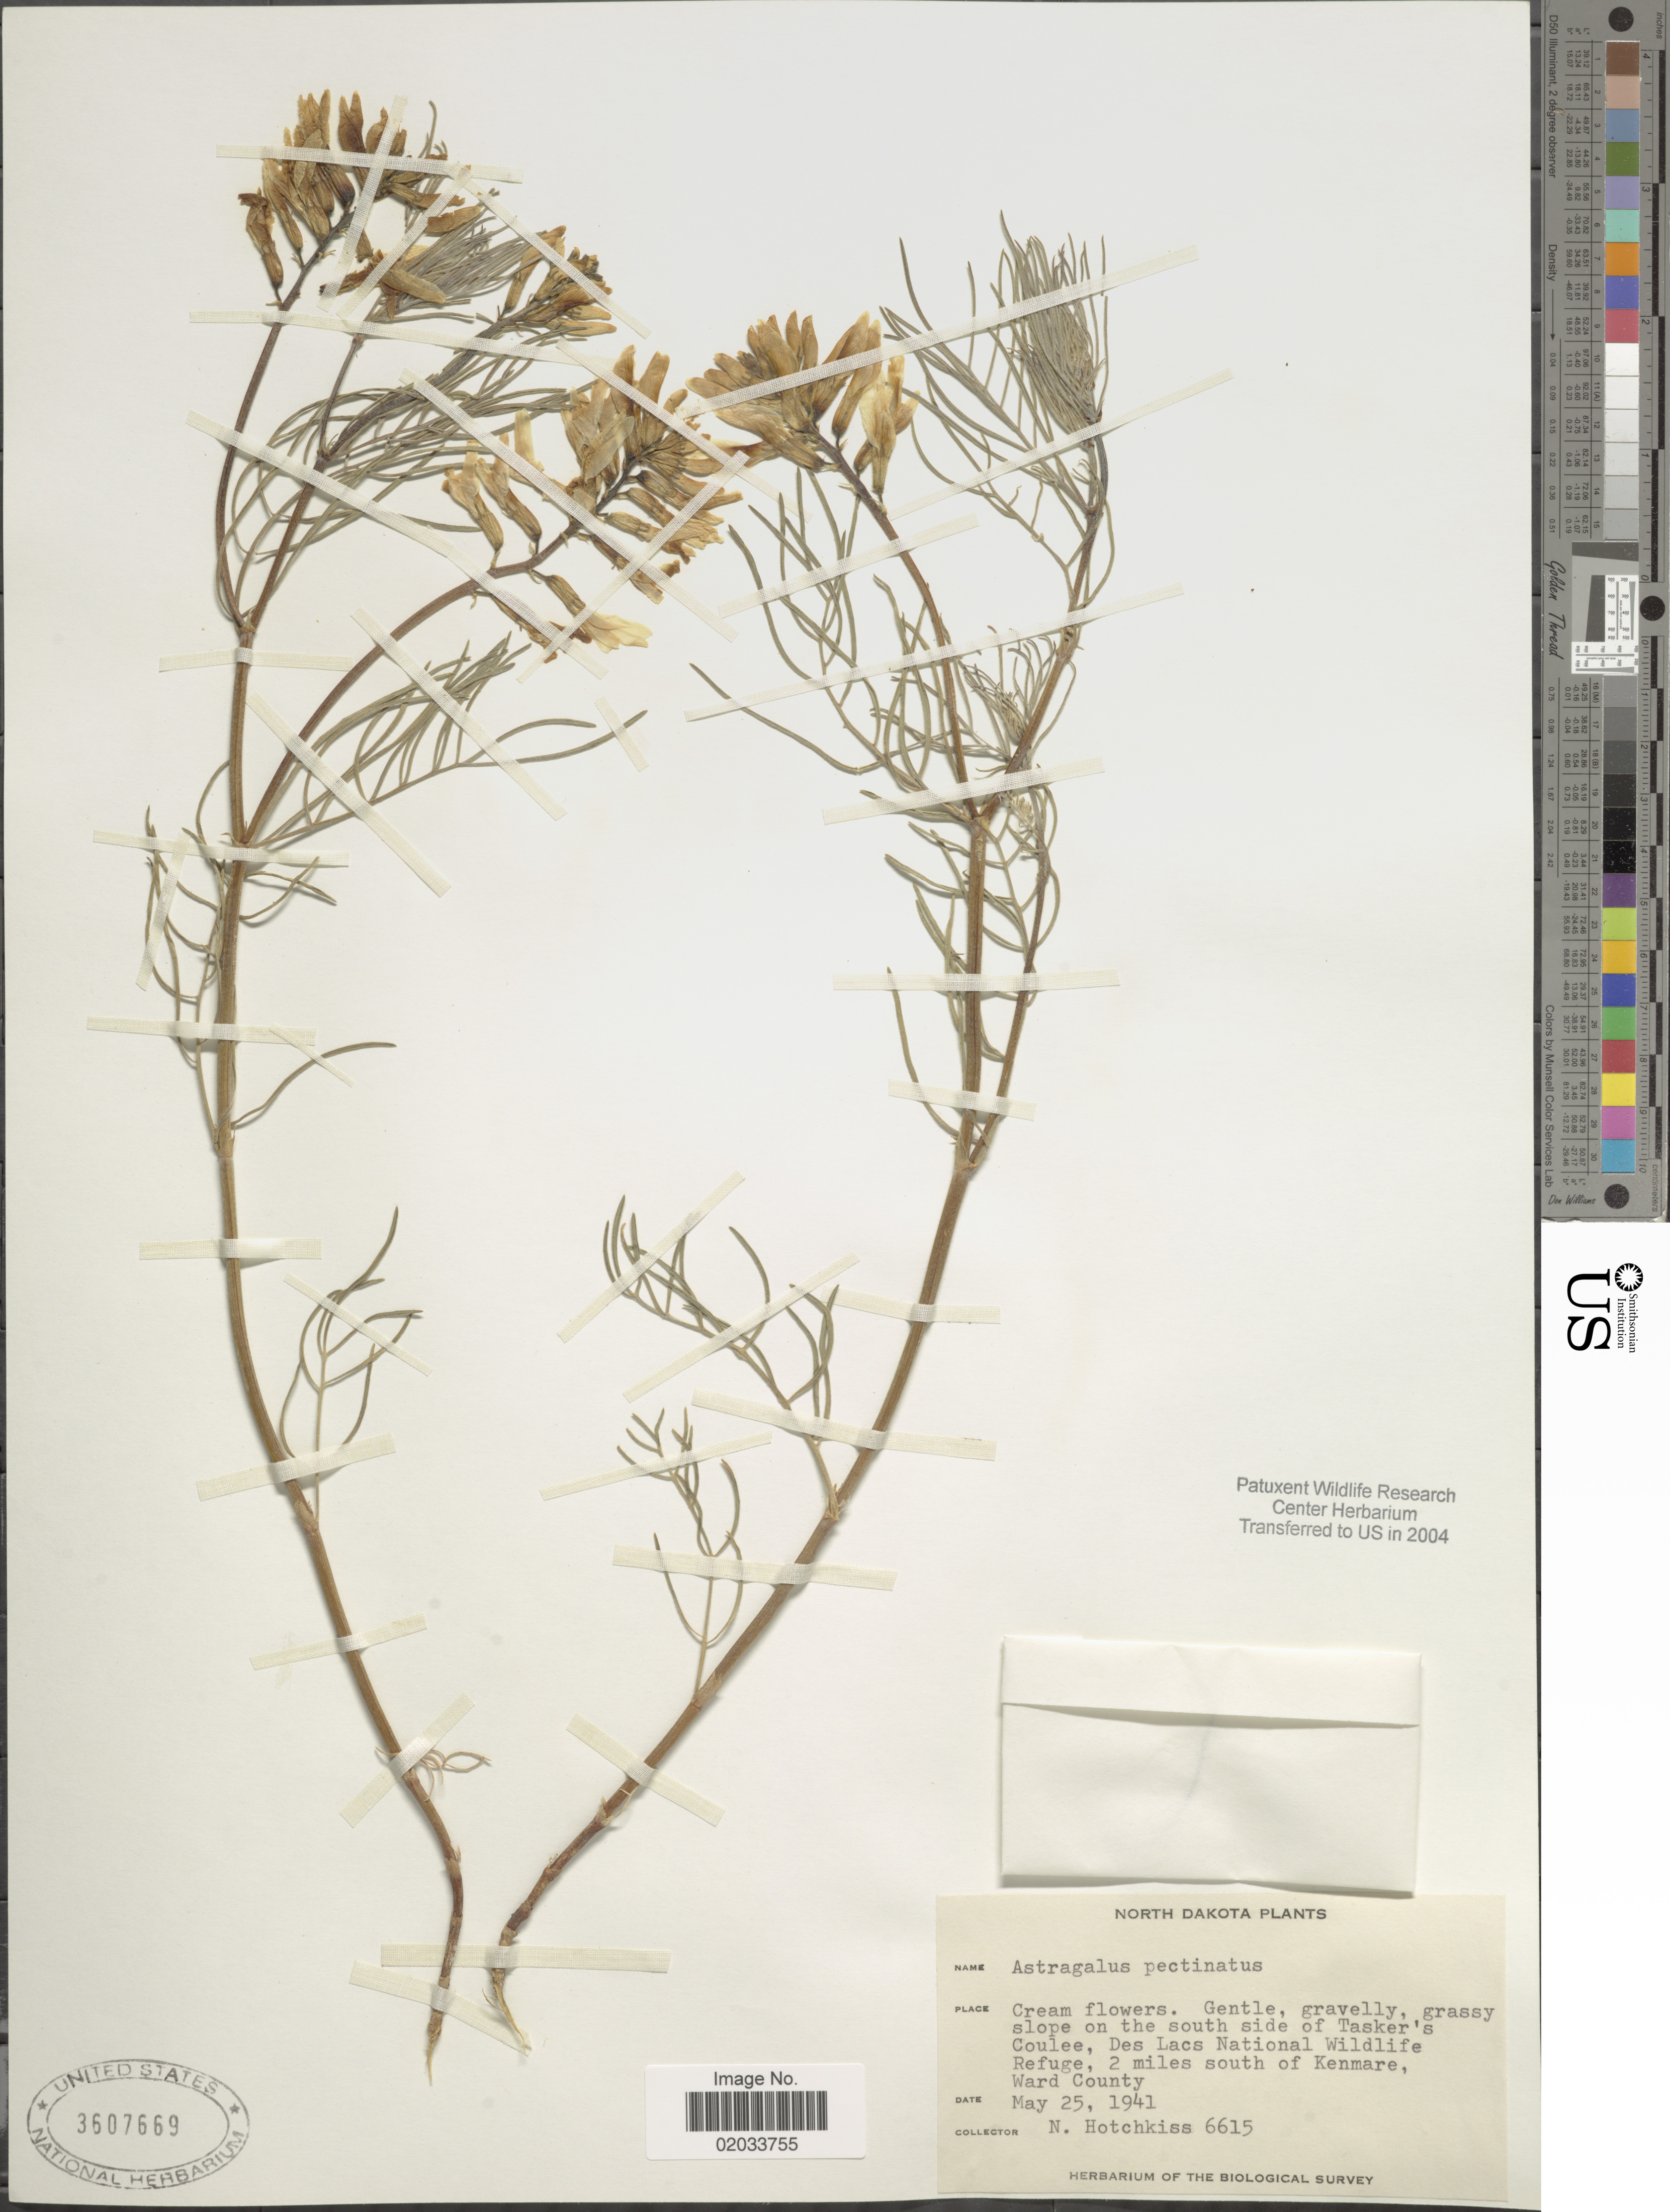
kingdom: Plantae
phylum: Tracheophyta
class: Magnoliopsida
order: Fabales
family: Fabaceae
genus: Astragalus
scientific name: Astragalus pectinatus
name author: (Hook.) G. Don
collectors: N. Hotchkiss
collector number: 6615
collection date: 1941-05-25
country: United States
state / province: North Dakota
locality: Gentle, gravelly, grassy slope on the south side of tasker's Coulee, Des Lacs National Wildlife Refuge, 2 miles south of Kenmare, Ward County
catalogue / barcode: US 3607669